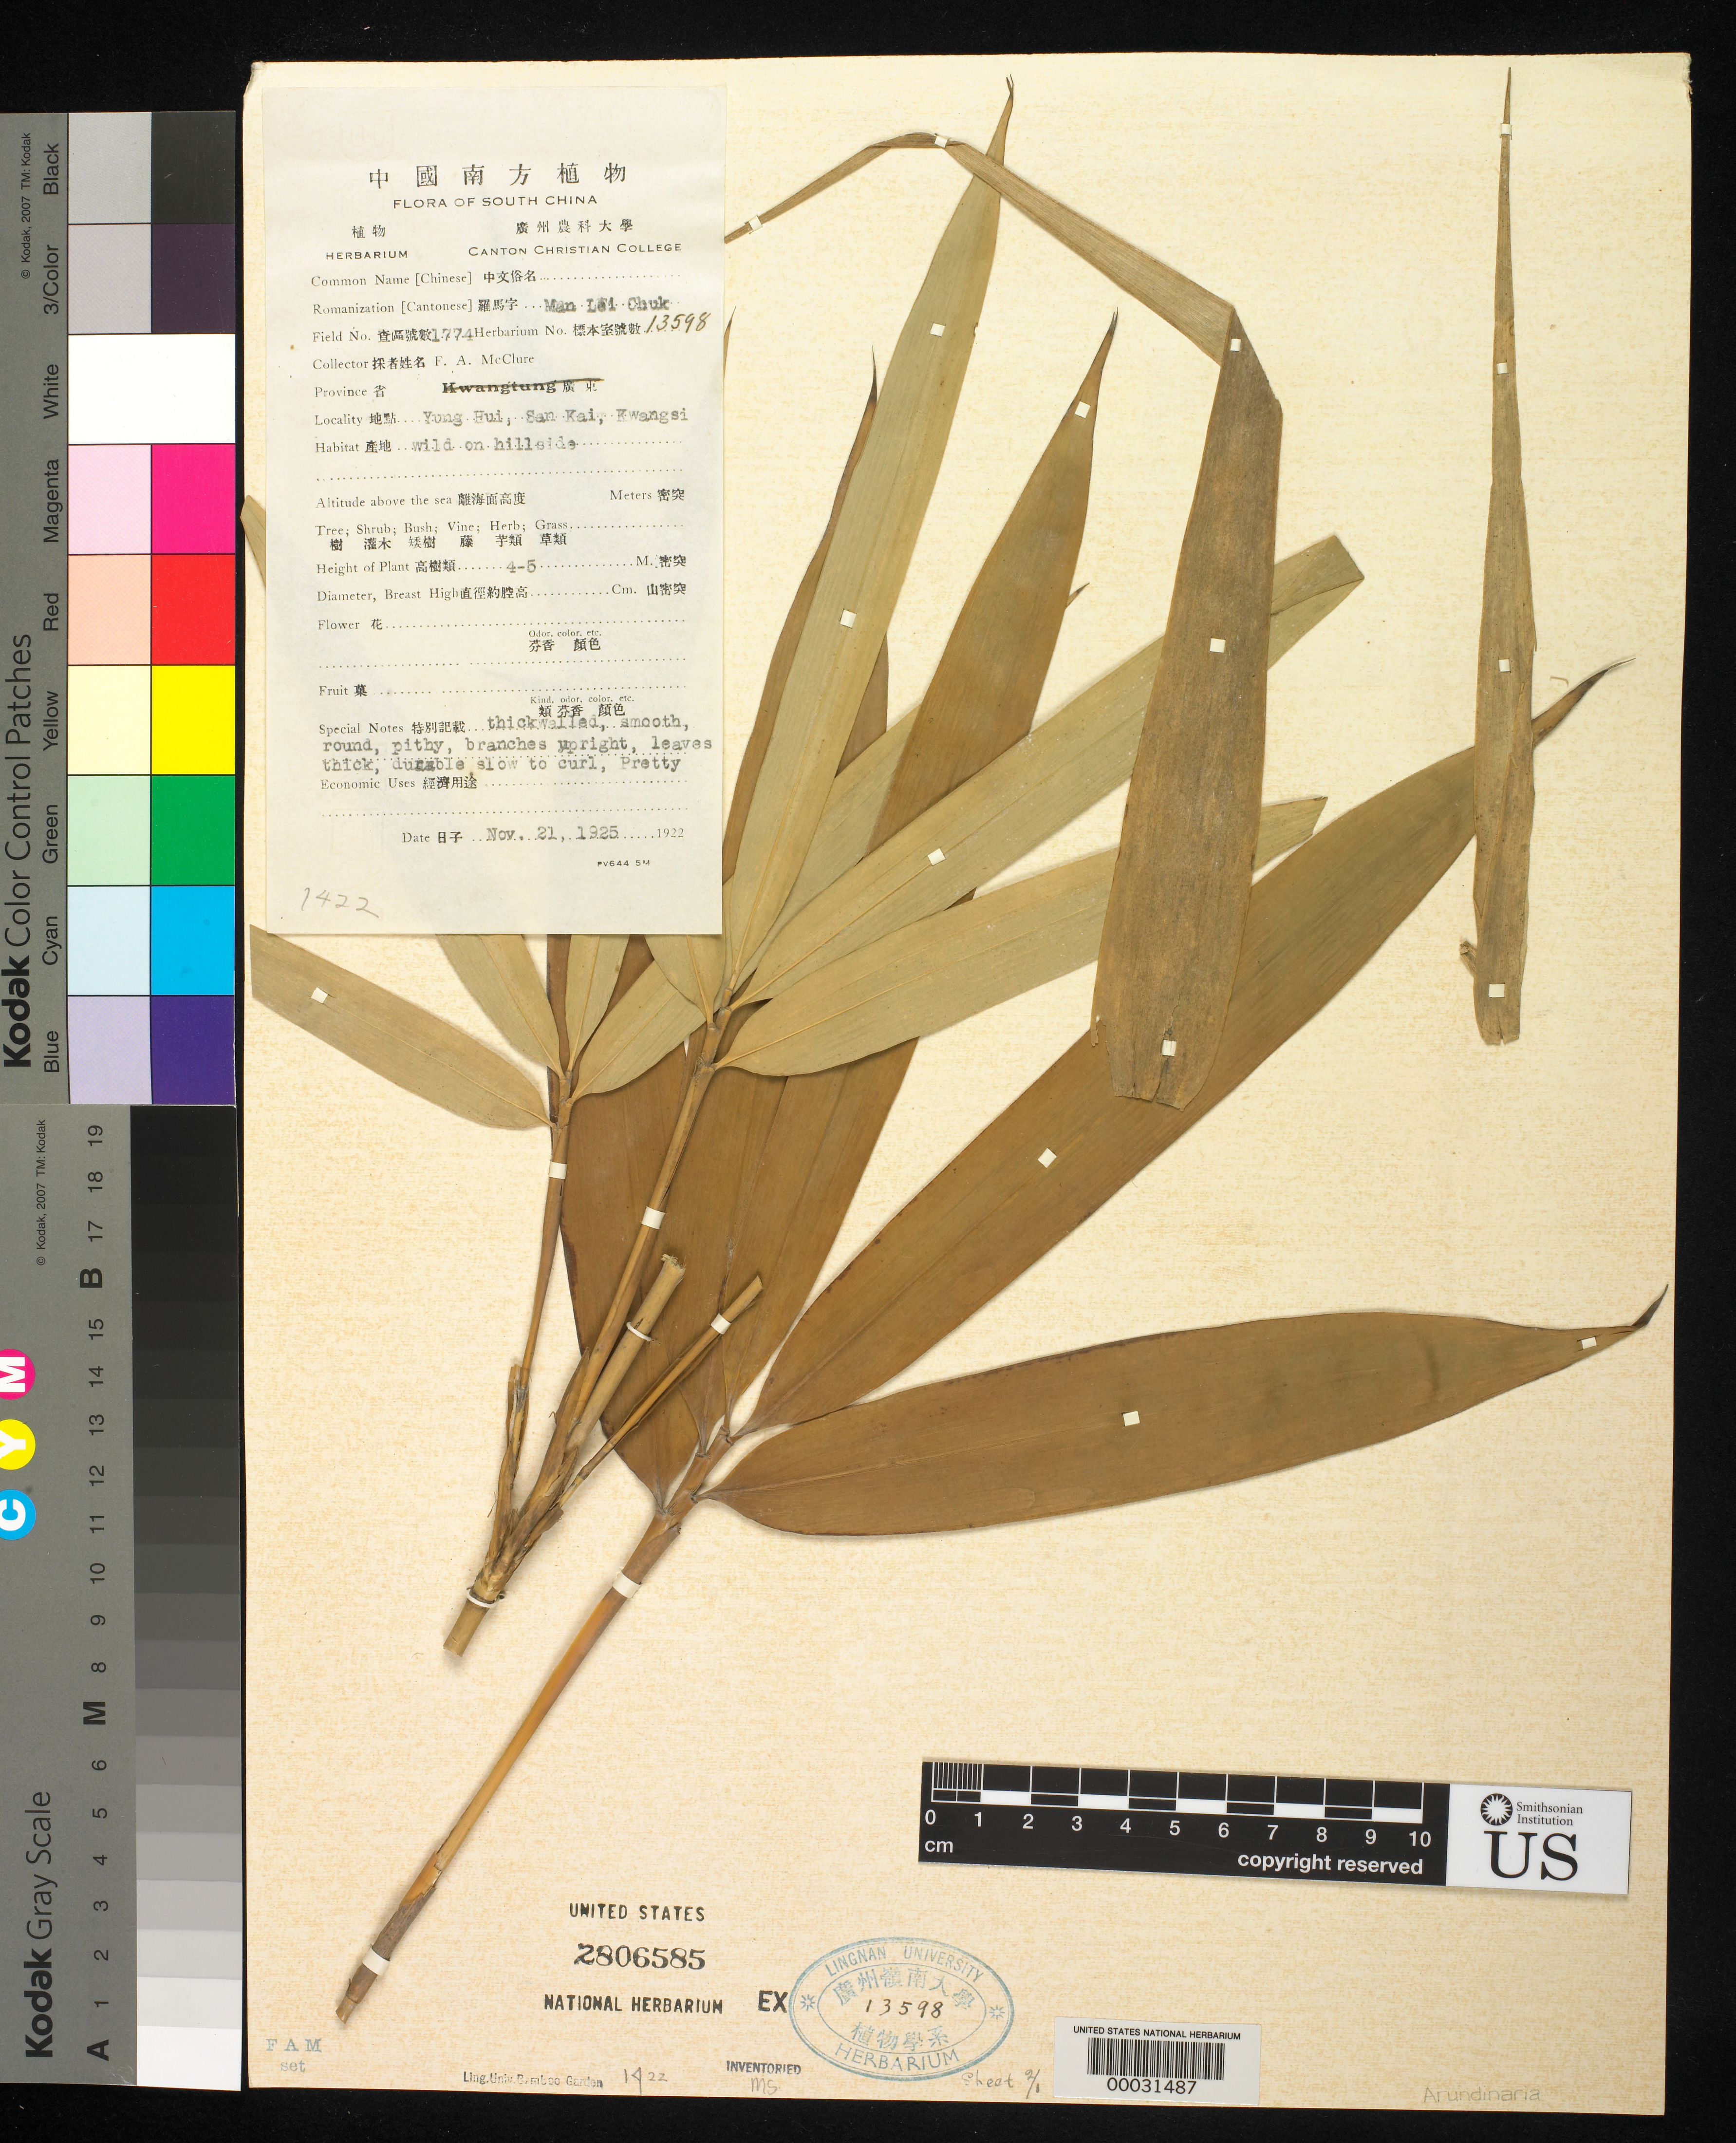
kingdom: Plantae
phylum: Tracheophyta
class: Liliopsida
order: Poales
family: Poaceae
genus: Arundinaria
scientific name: Arundinaria sp.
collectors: F. A. McClure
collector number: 1774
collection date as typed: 21 Nov 1925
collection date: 1925-11-21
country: China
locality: Yung hui, san kai, kwangsi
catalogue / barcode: US 2806585